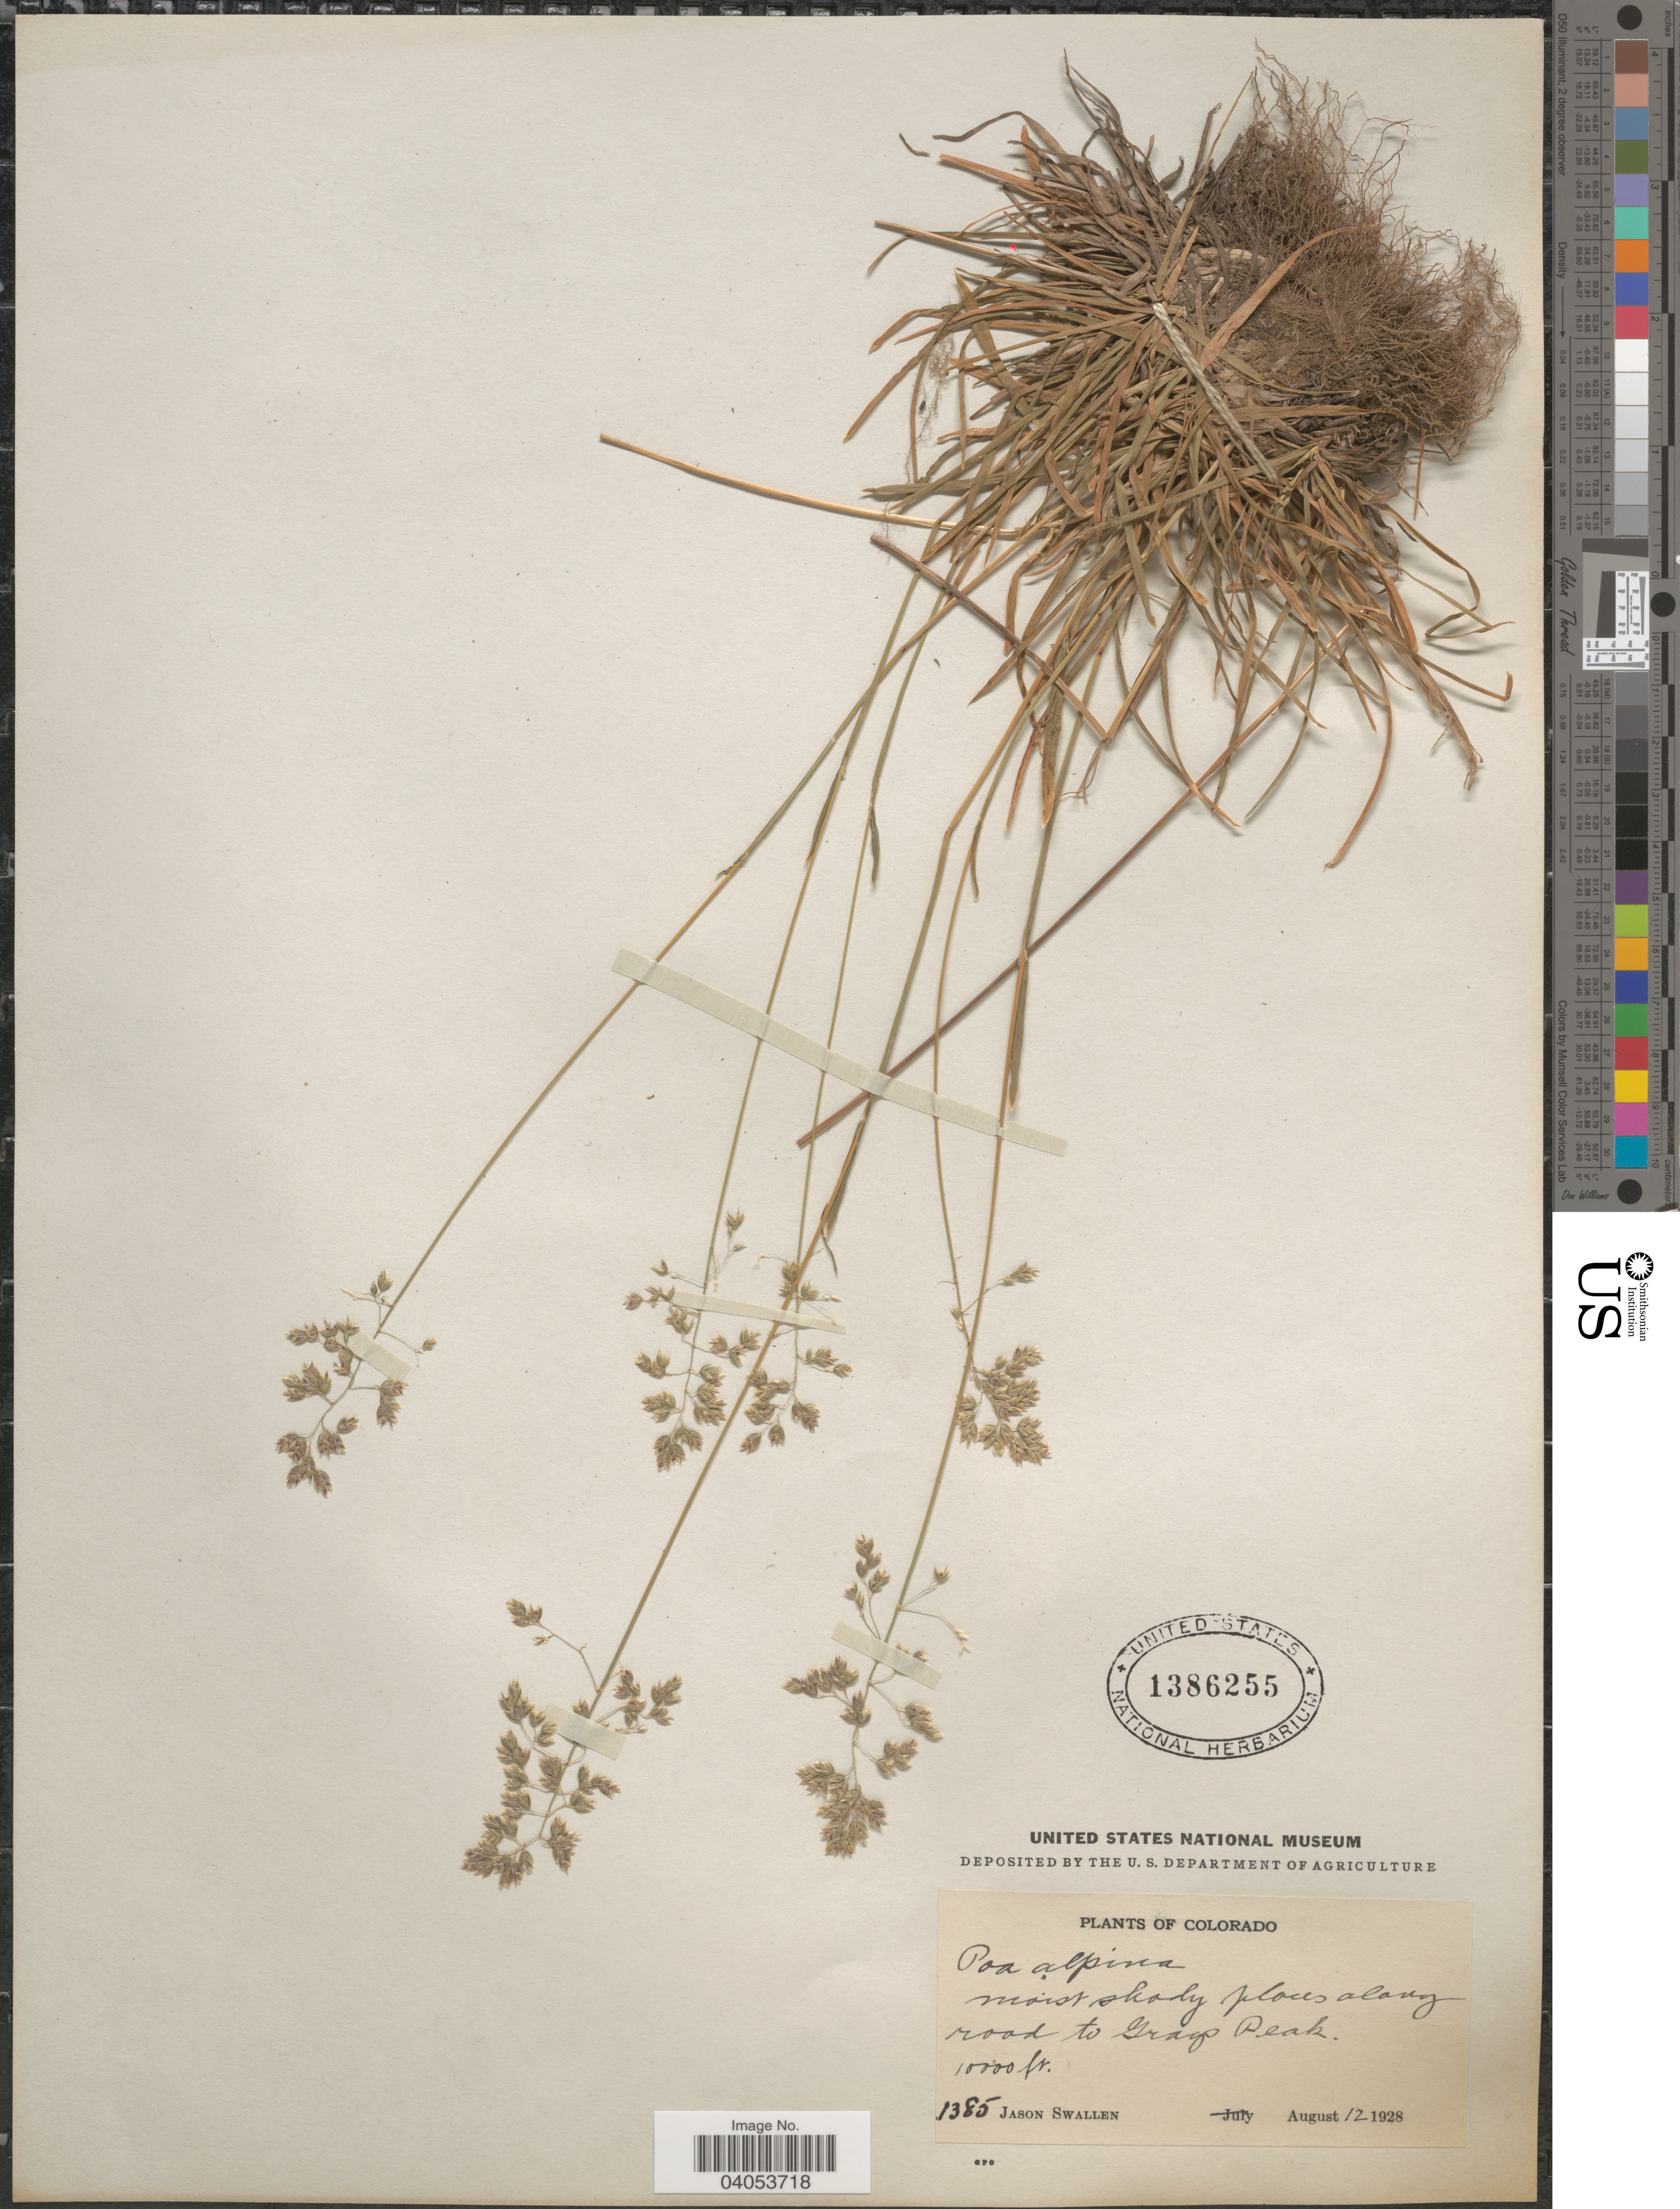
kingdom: Plantae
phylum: Tracheophyta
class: Liliopsida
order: Poales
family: Poaceae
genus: Poa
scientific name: Poa alpina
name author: L.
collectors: J. R. Swallen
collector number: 1385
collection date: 1928-08-12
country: United States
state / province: Colorado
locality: Moist shady places along road to Grays Peak.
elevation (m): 3048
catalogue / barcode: US 1386255